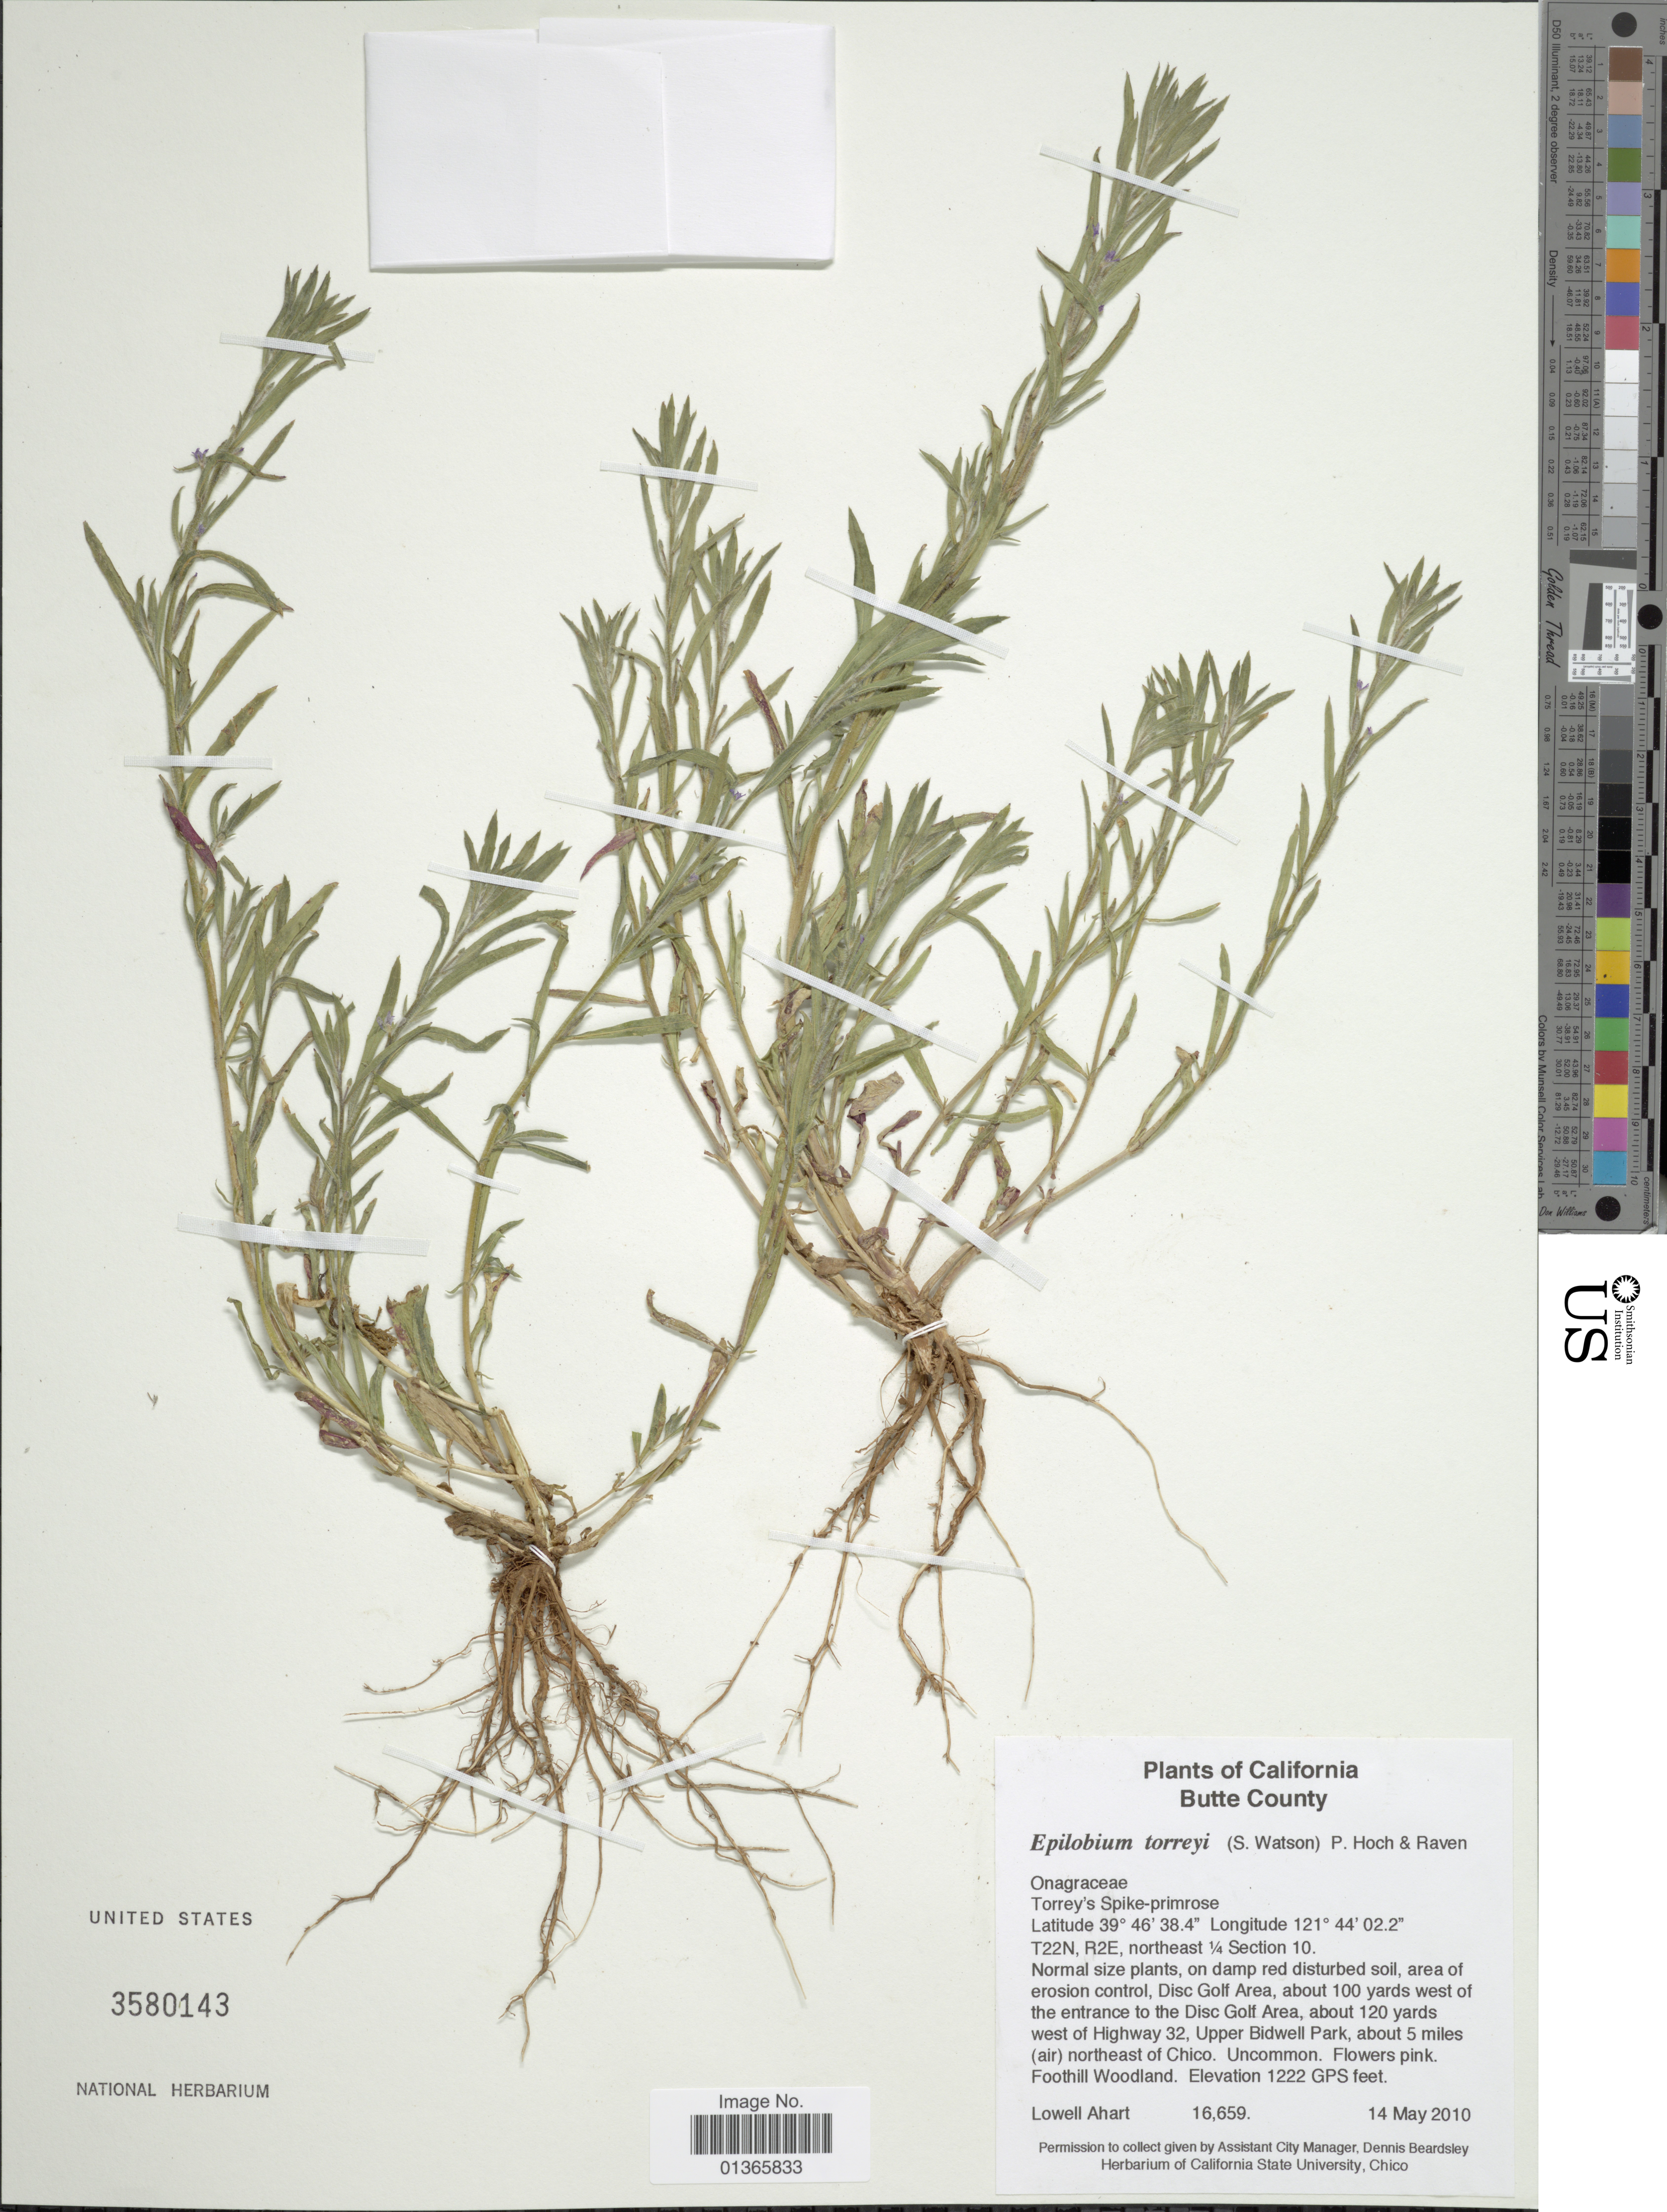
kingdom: Plantae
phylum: Tracheophyta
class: Magnoliopsida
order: Myrtales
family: Onagraceae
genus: Epilobium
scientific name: Epilobium torreyi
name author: (S. Watson) Hoch & P.H. Raven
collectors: L. Ahart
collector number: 16659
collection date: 2010-05-14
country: United States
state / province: California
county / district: Butte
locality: Butte County. T22N, R2E, northeast ¼ Section 10. Disc Golf Area, about 100 yards west of the entrance to the Disc Golf Area, about 120 yards west of Highway 32, Upper Bidwell Park, about 5 miles (air) northeast of Chico.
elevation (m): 372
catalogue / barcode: US 3580143